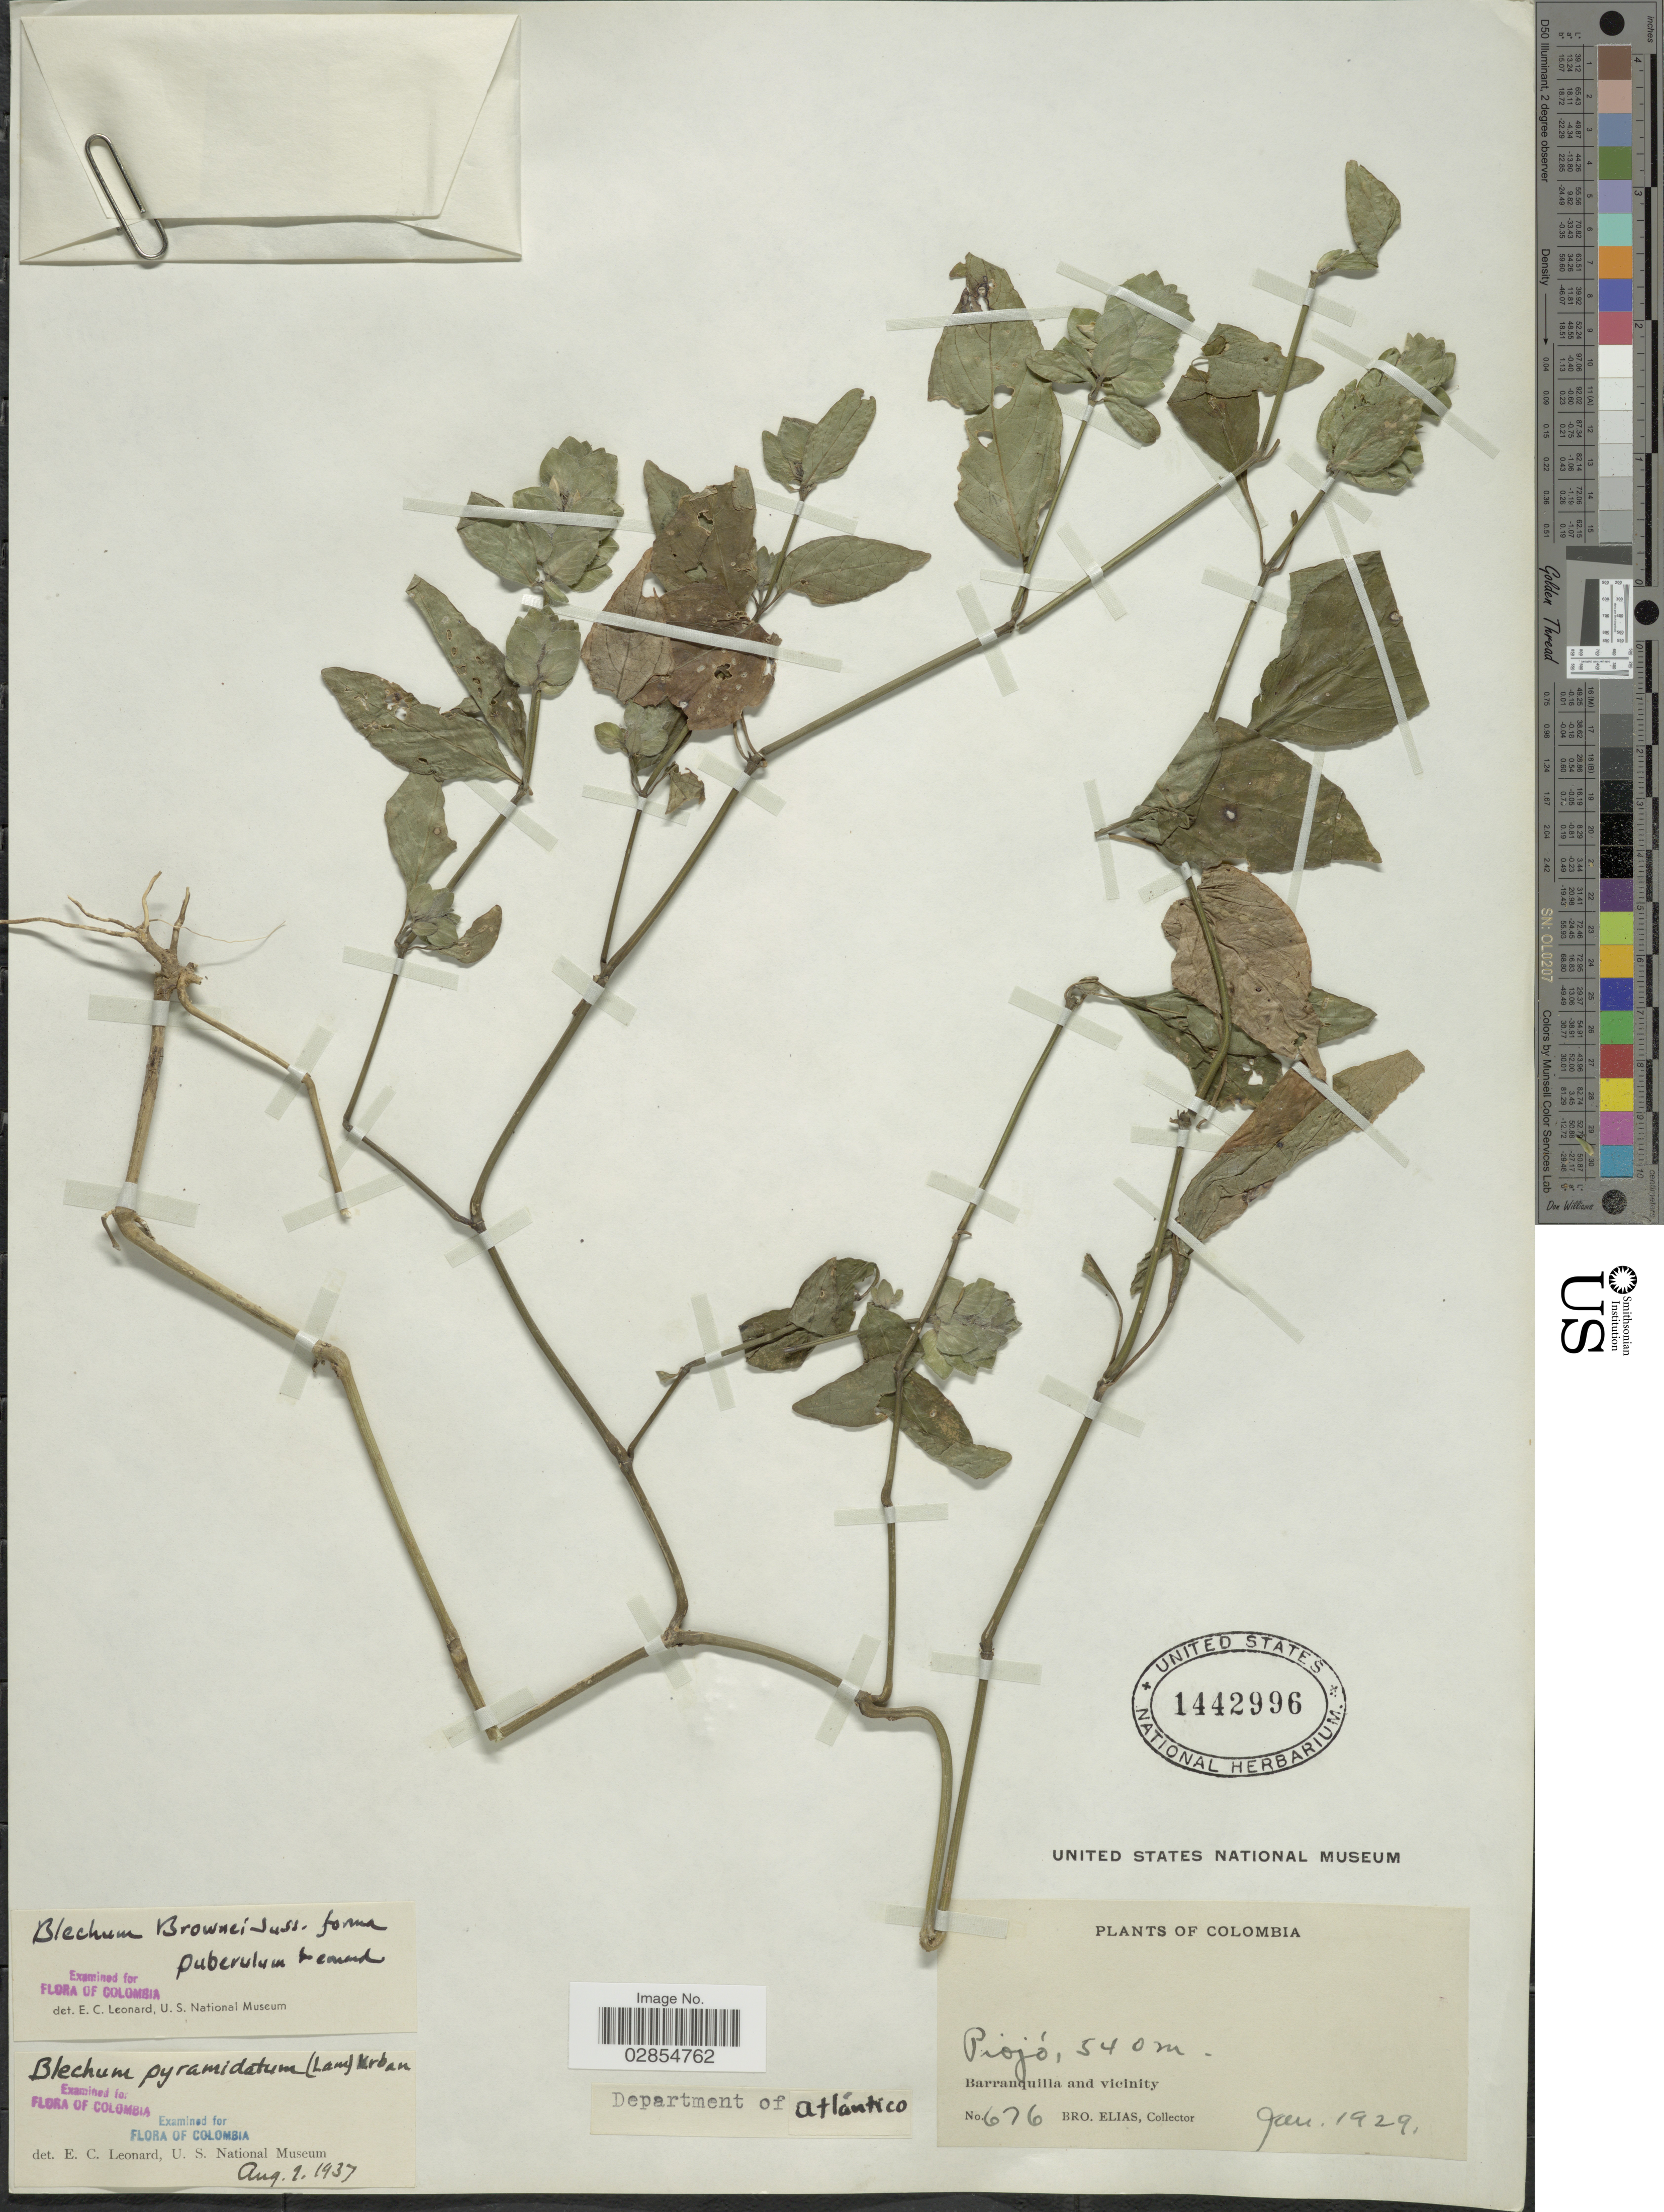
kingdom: Plantae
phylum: Tracheophyta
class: Magnoliopsida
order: Lamiales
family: Acanthaceae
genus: Blechum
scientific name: Blechum pyramidatum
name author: (Lam.) Urb.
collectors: Bro. Elias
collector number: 676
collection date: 1929-01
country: Colombia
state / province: Atlántico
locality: Piojó. Barranquilla and vicinity. Department of Atlantico.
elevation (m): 540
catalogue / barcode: US 1442996